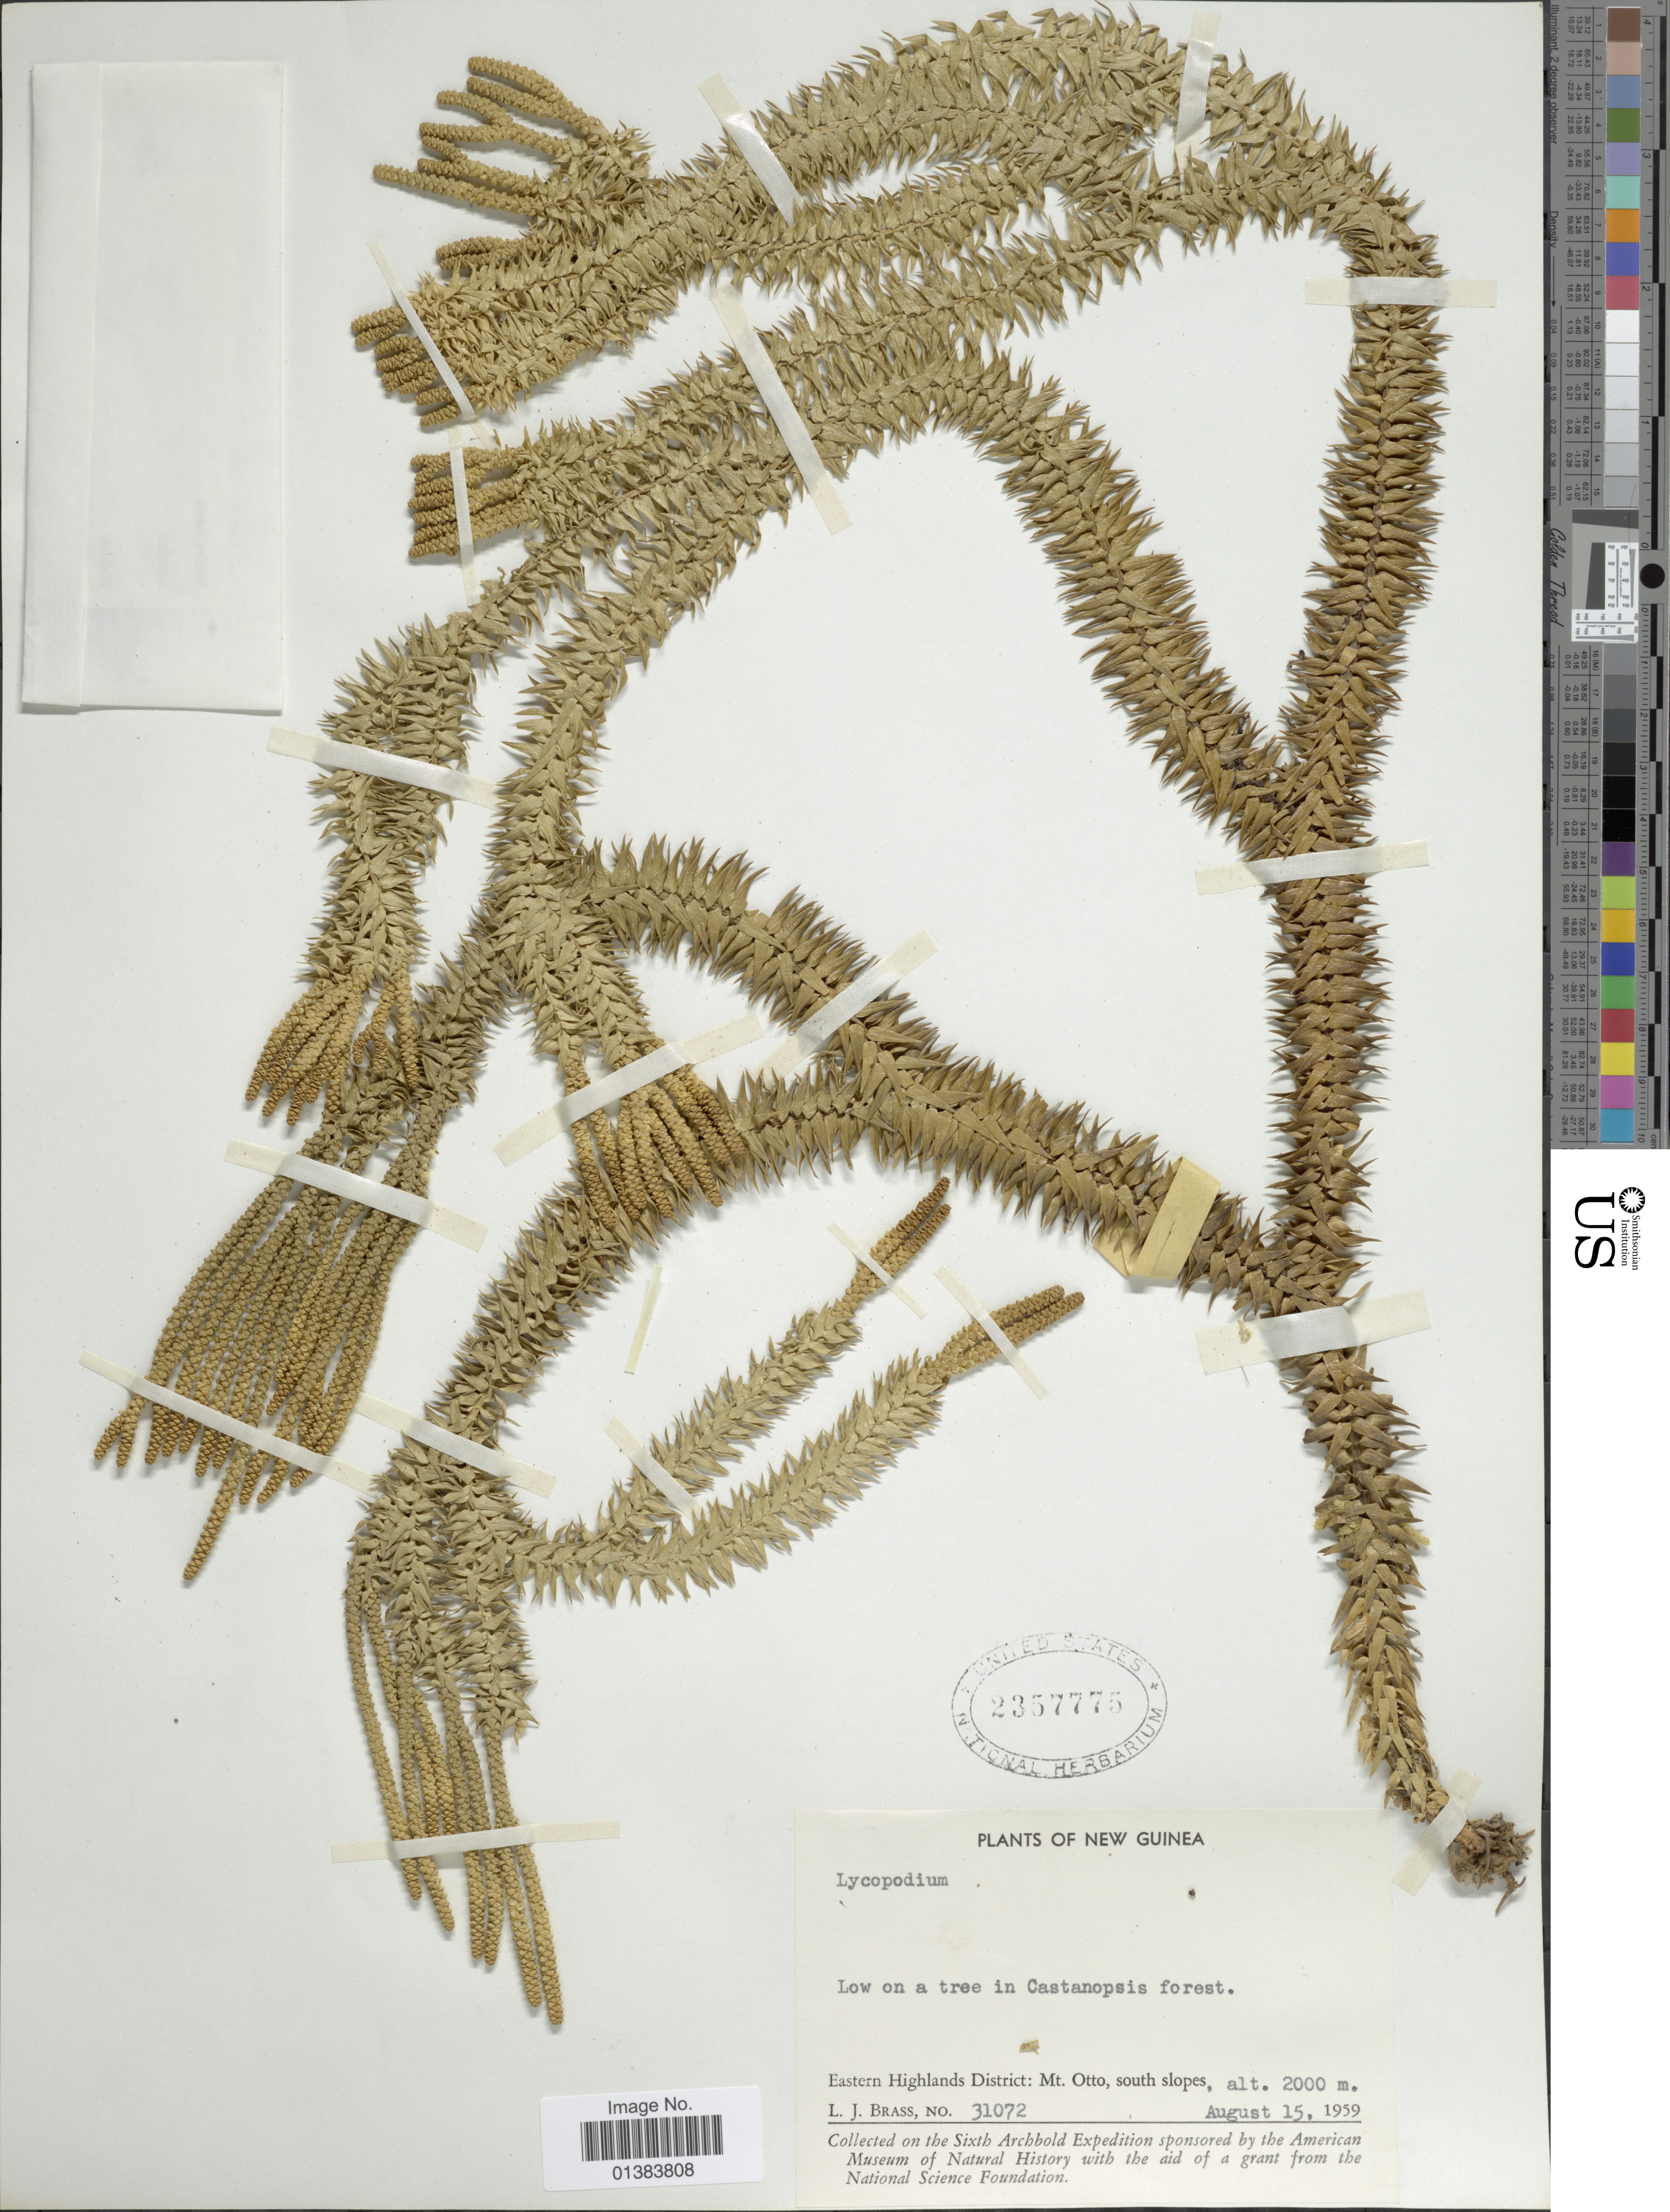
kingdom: Plantae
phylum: Tracheophyta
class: Lycopodiopsida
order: Lycopodiales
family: Lycopodiaceae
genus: Phlegmariurus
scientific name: Phlegmariurus hellwigii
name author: (Warb.) A. R. Field & Bostock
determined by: Field, A. R.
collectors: L. J. Brass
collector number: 31072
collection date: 1959-08-15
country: Papua New Guinea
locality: New Guinea: Eastern Highlands District: Mt. Otto, south slopes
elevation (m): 2000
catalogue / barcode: US 2357775